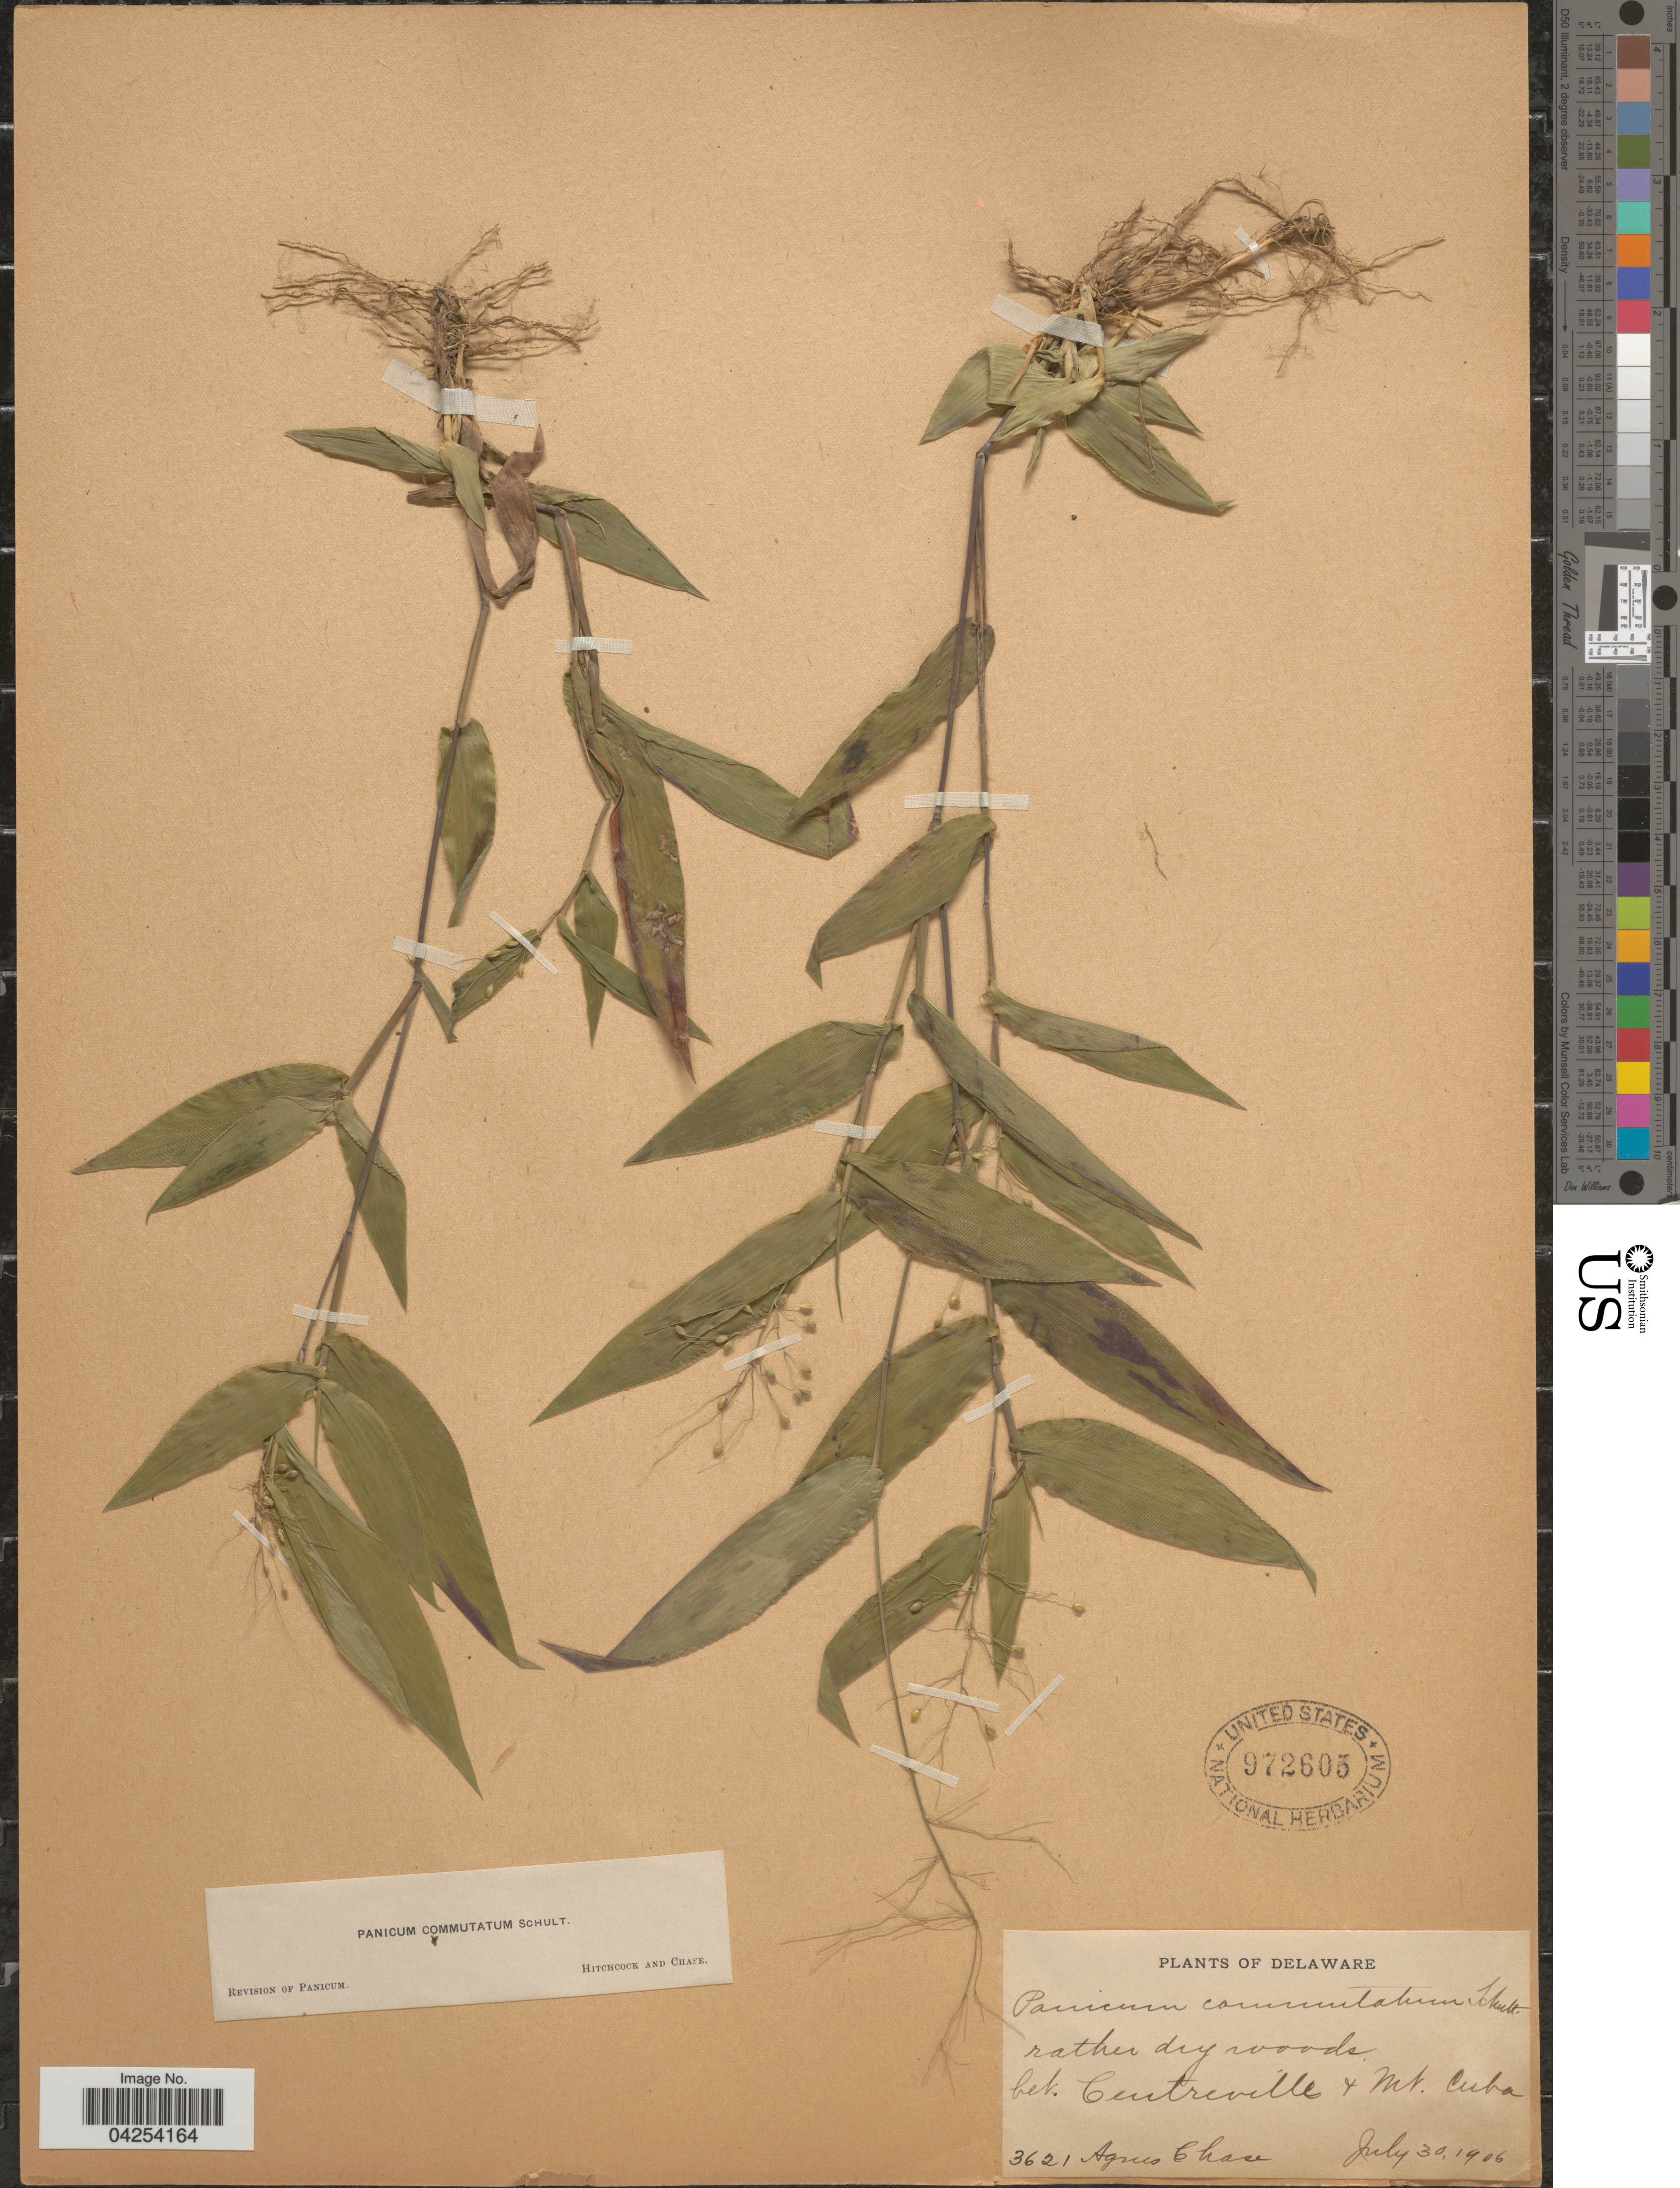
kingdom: Plantae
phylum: Tracheophyta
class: Liliopsida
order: Poales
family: Poaceae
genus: Dichanthelium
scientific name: Dichanthelium commutatum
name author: (Schult.) Gould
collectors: A. Chase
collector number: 3621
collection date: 1906-07-30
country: United States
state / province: Delaware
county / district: New Castle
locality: Bet. Centreville & Mt. Cuba.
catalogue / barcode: US 972605